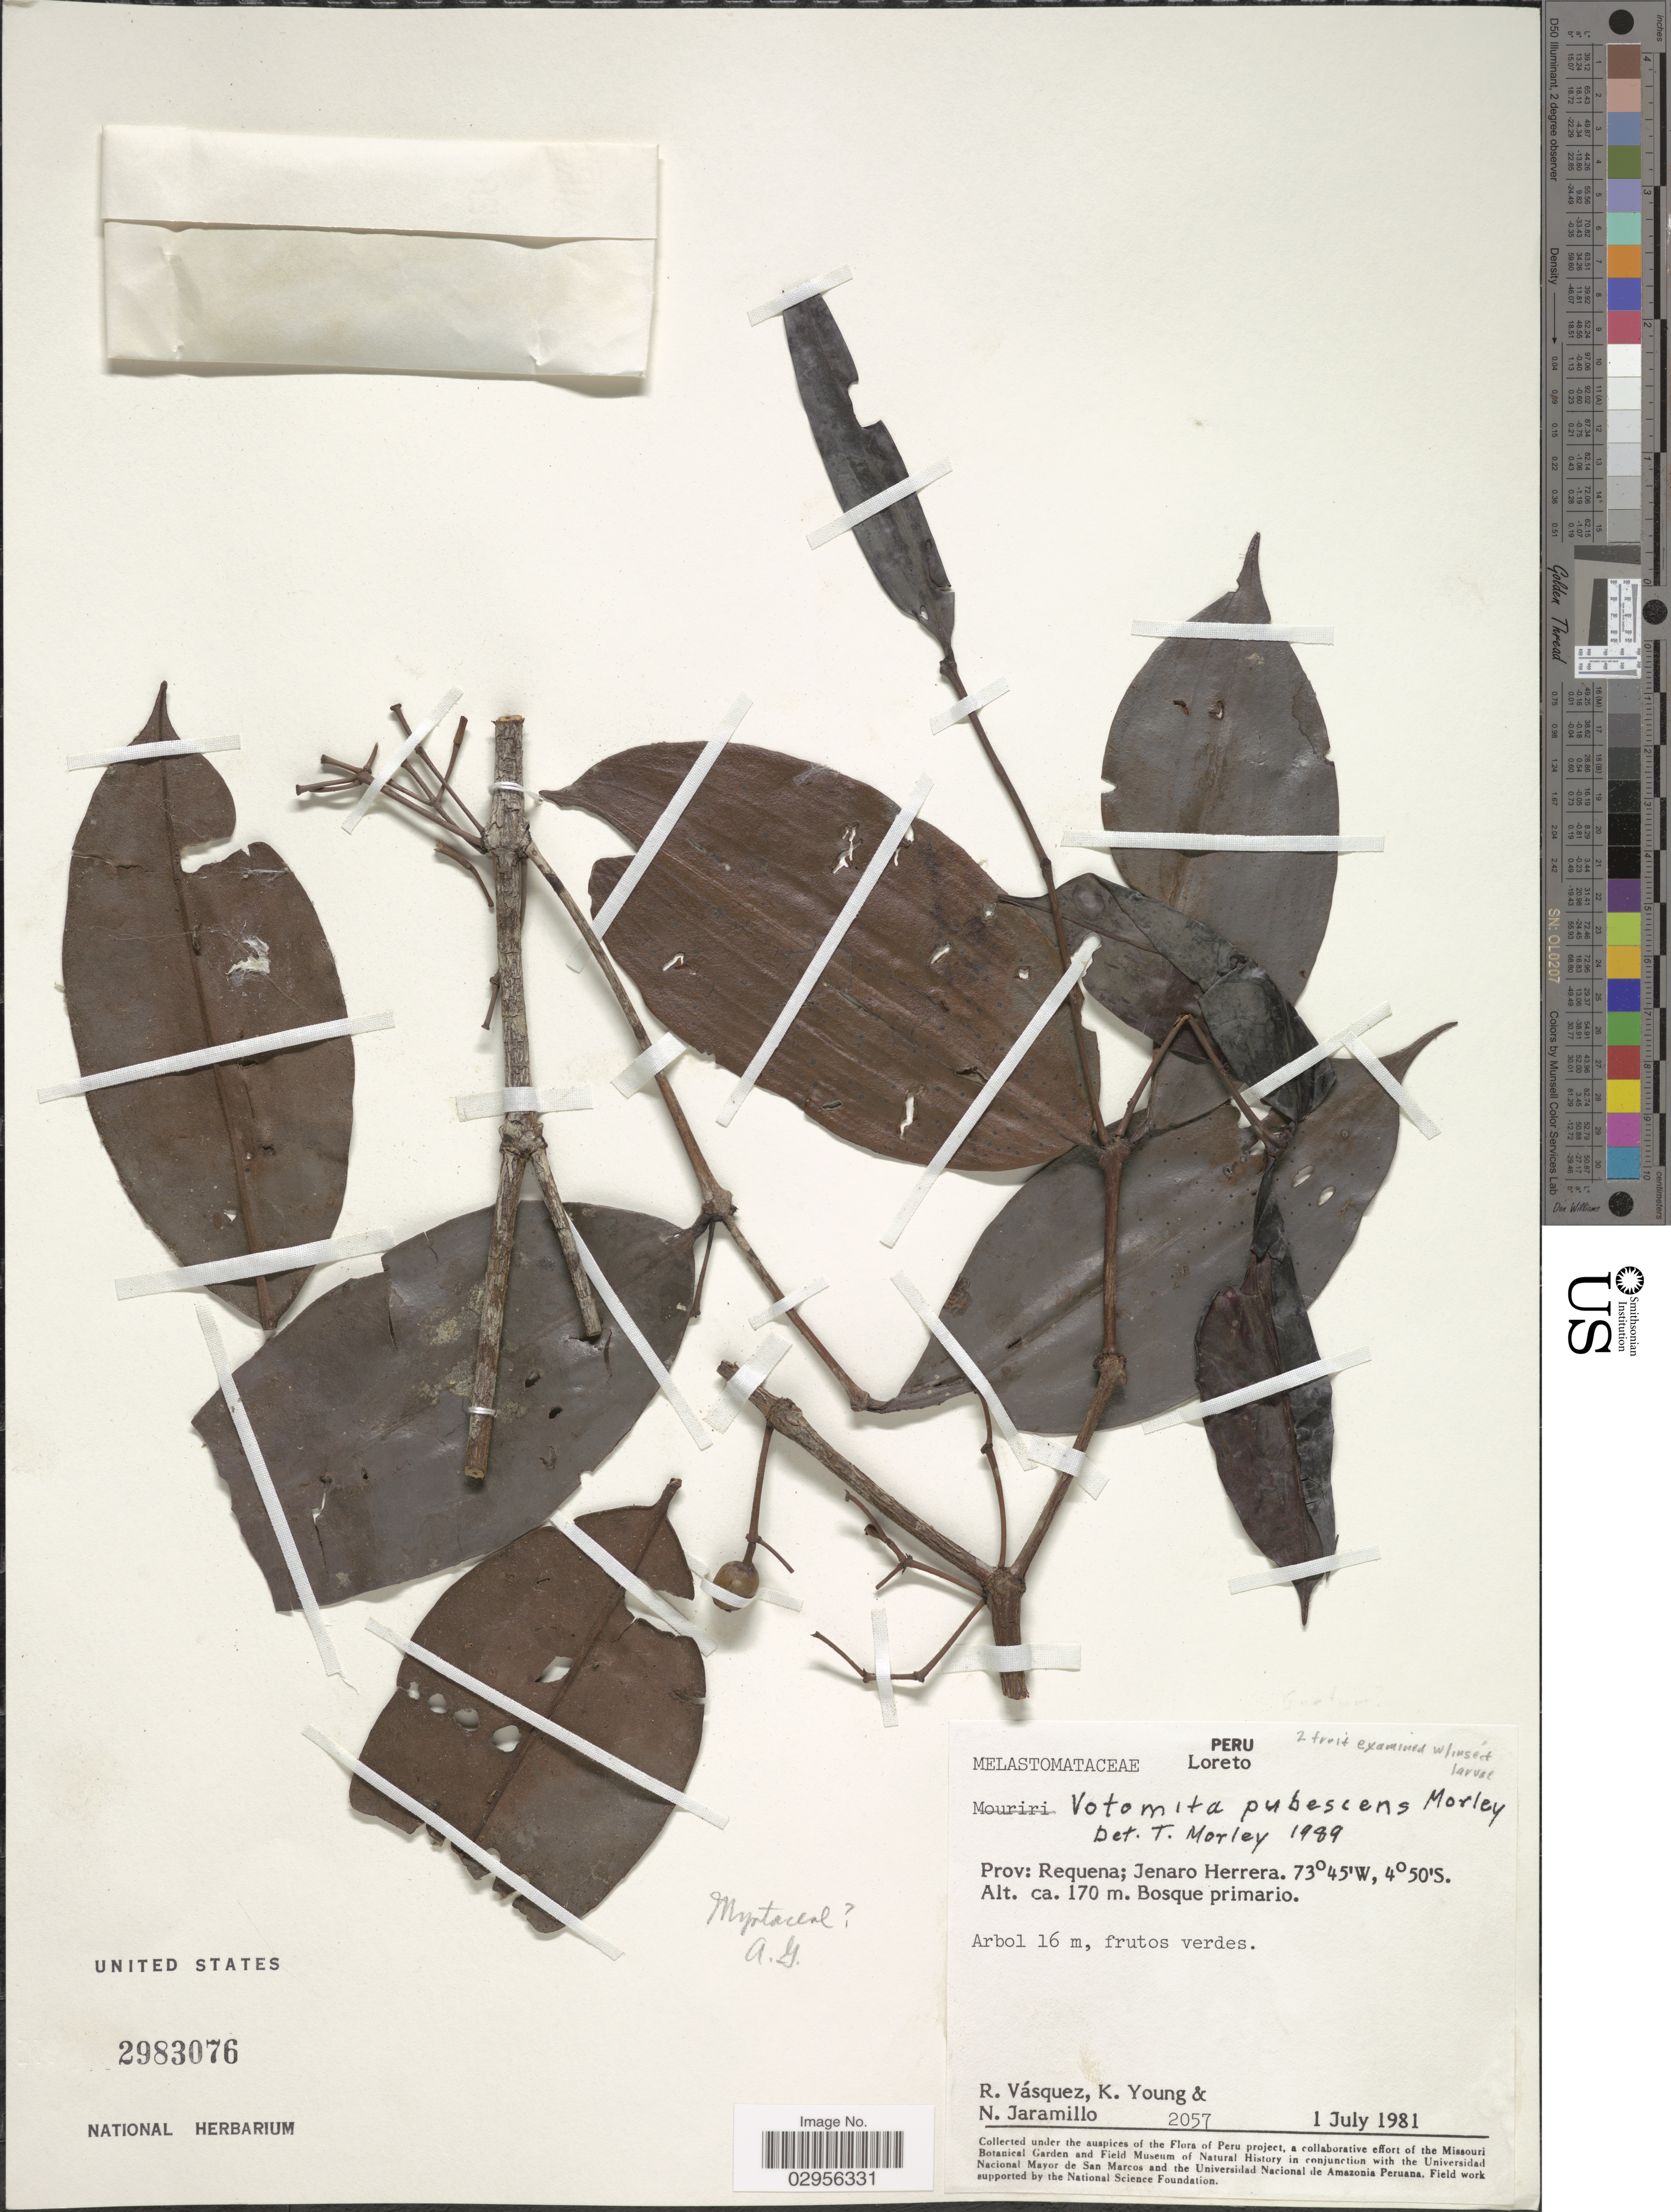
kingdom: Plantae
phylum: Tracheophyta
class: Magnoliopsida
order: Myrtales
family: Melastomataceae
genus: Votomita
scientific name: Votomita pubescens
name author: Morley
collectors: R. Vásquez, K. Young & N. Jaramillo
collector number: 2057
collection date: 1981-07-01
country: Peru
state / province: Loreto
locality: Prov: Requena; Jenaro Herrera.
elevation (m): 170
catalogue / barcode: US 2983076